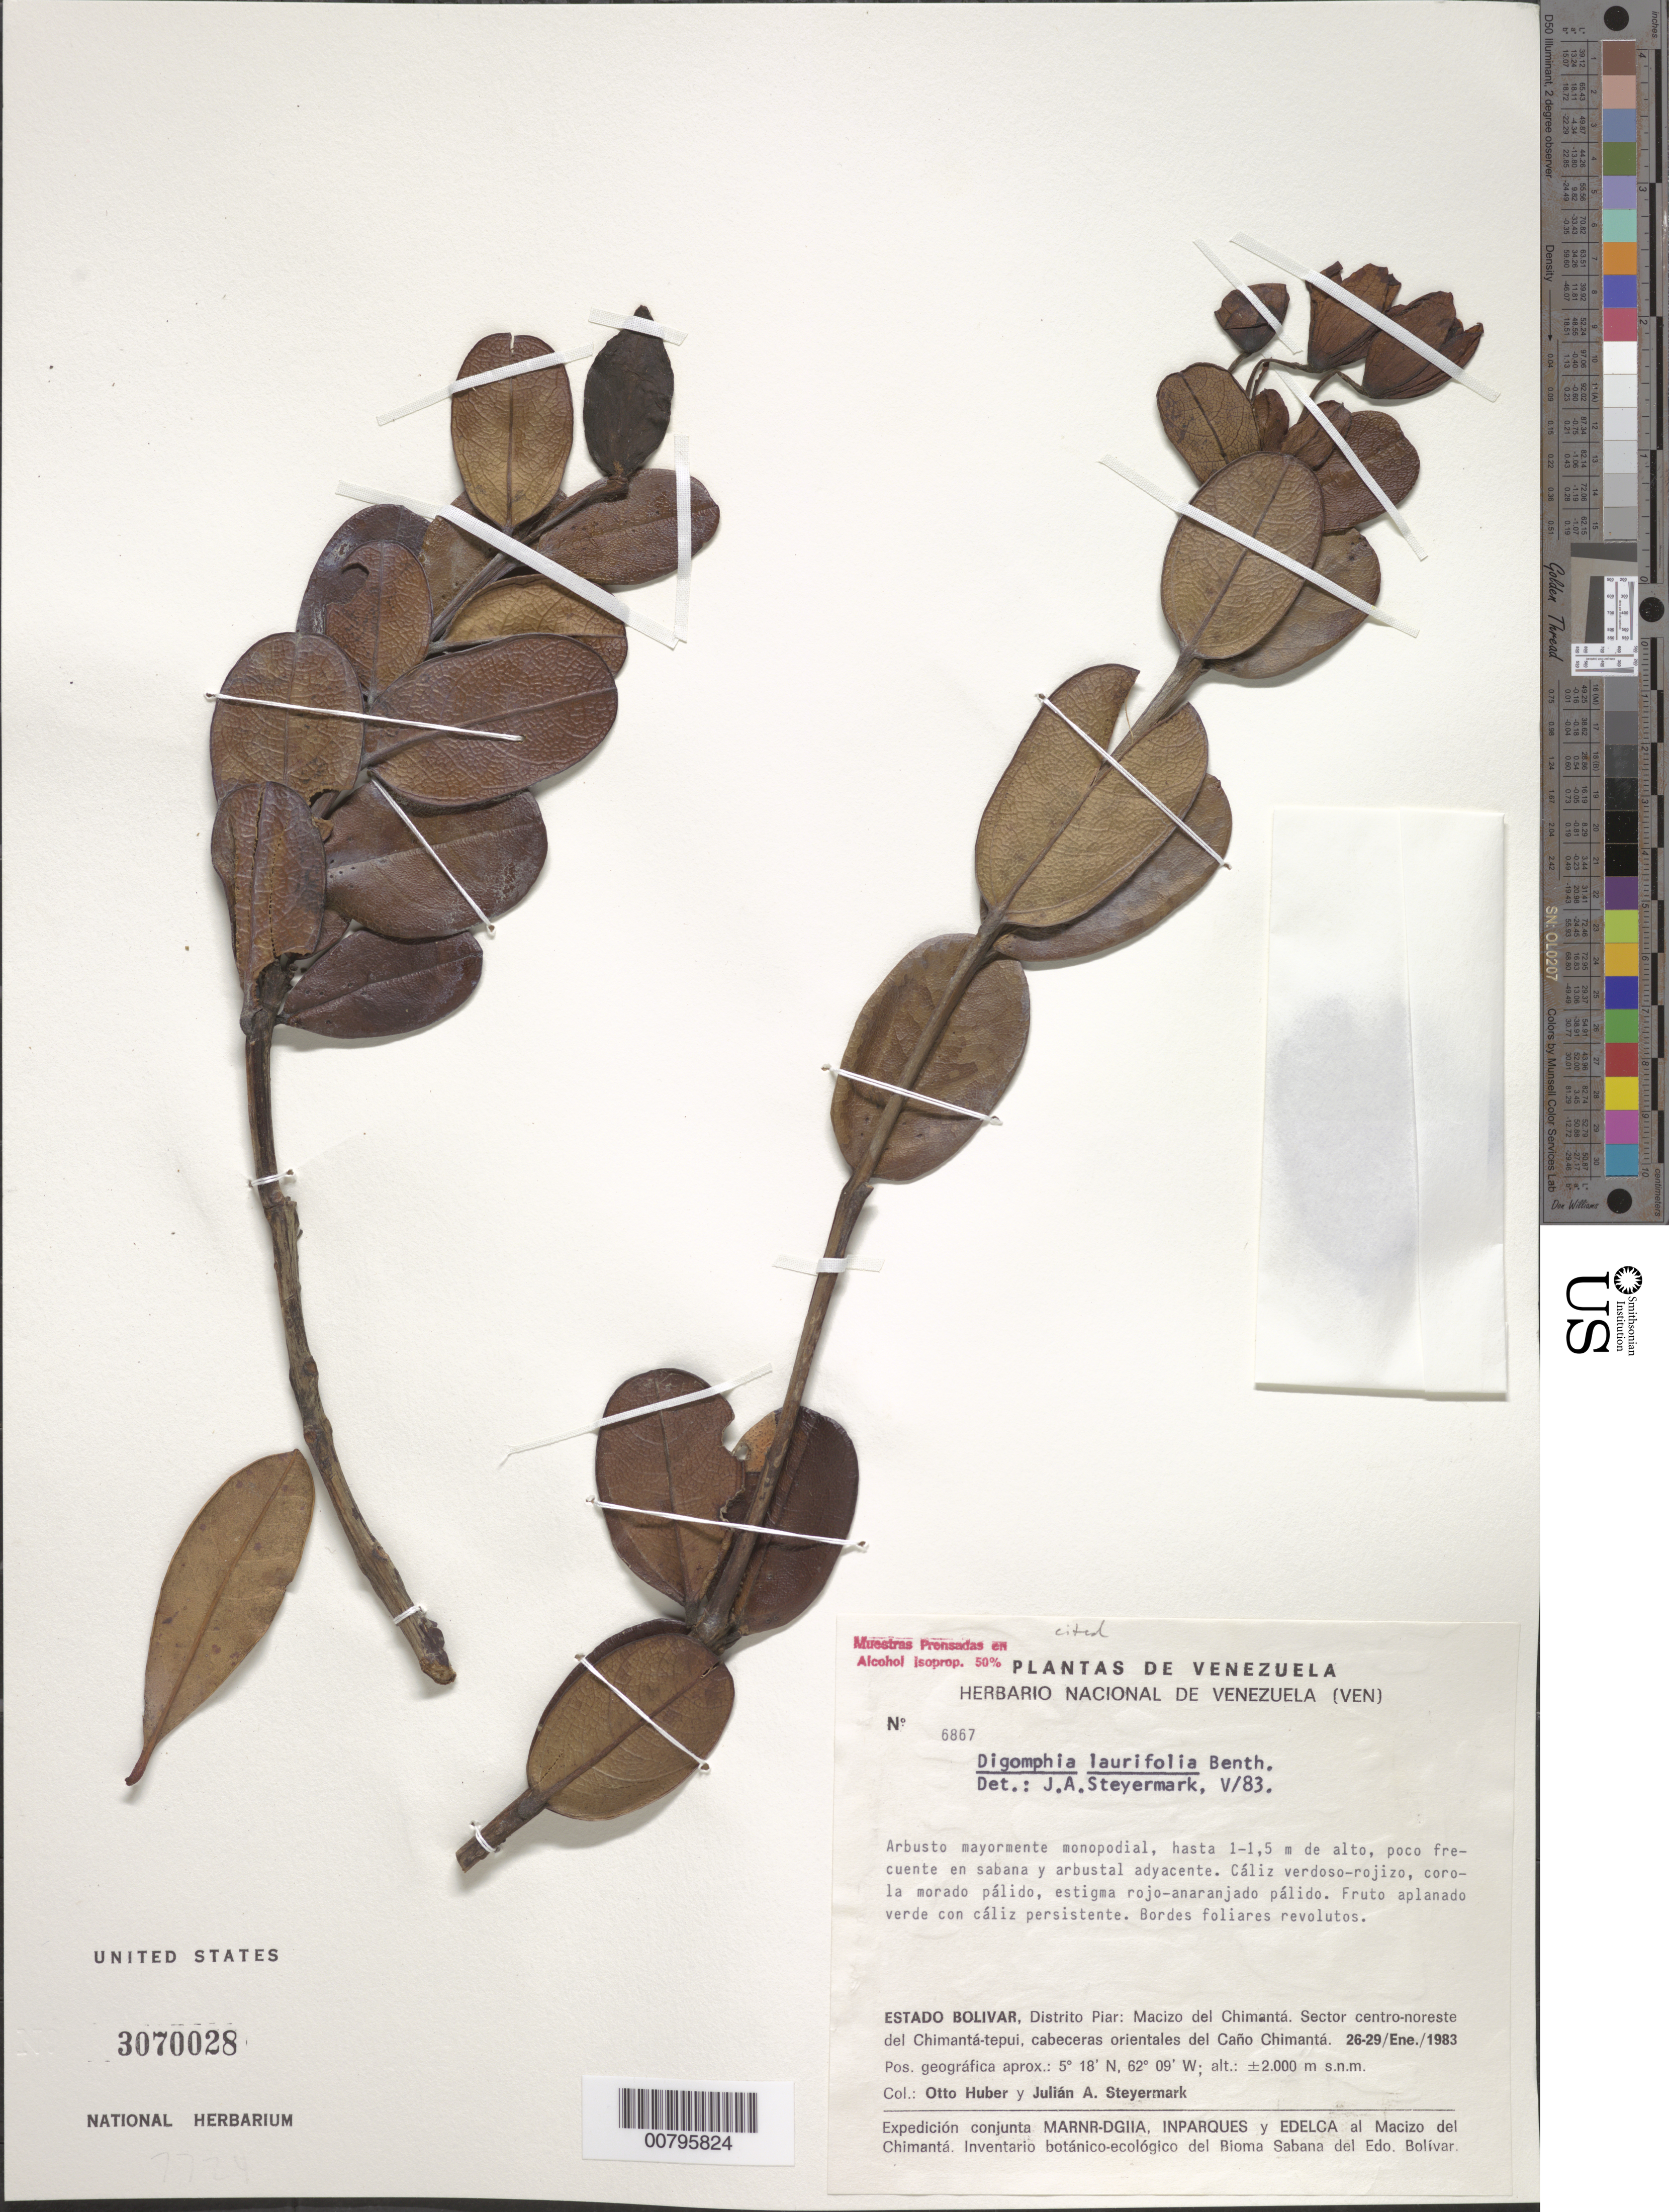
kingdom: Plantae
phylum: Tracheophyta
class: Magnoliopsida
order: Lamiales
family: Bignoniaceae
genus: Digomphia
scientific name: Digomphia laurifolia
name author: Benth.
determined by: Steyermark, Julian A., (VEN)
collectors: O. Huber & J. Steyermark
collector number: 6867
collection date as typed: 26-Jan-83 to 29-Jan-83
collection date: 1983-01-26/1983-01-29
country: Venezuela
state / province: Bolívar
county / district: Piar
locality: Macizo del Chimantá, sector centro NE del Chimantá-tepuí, cabeceras orientales del Caño Chimantá.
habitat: Sabana y arbustal adyacente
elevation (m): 2000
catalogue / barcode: US 3070028